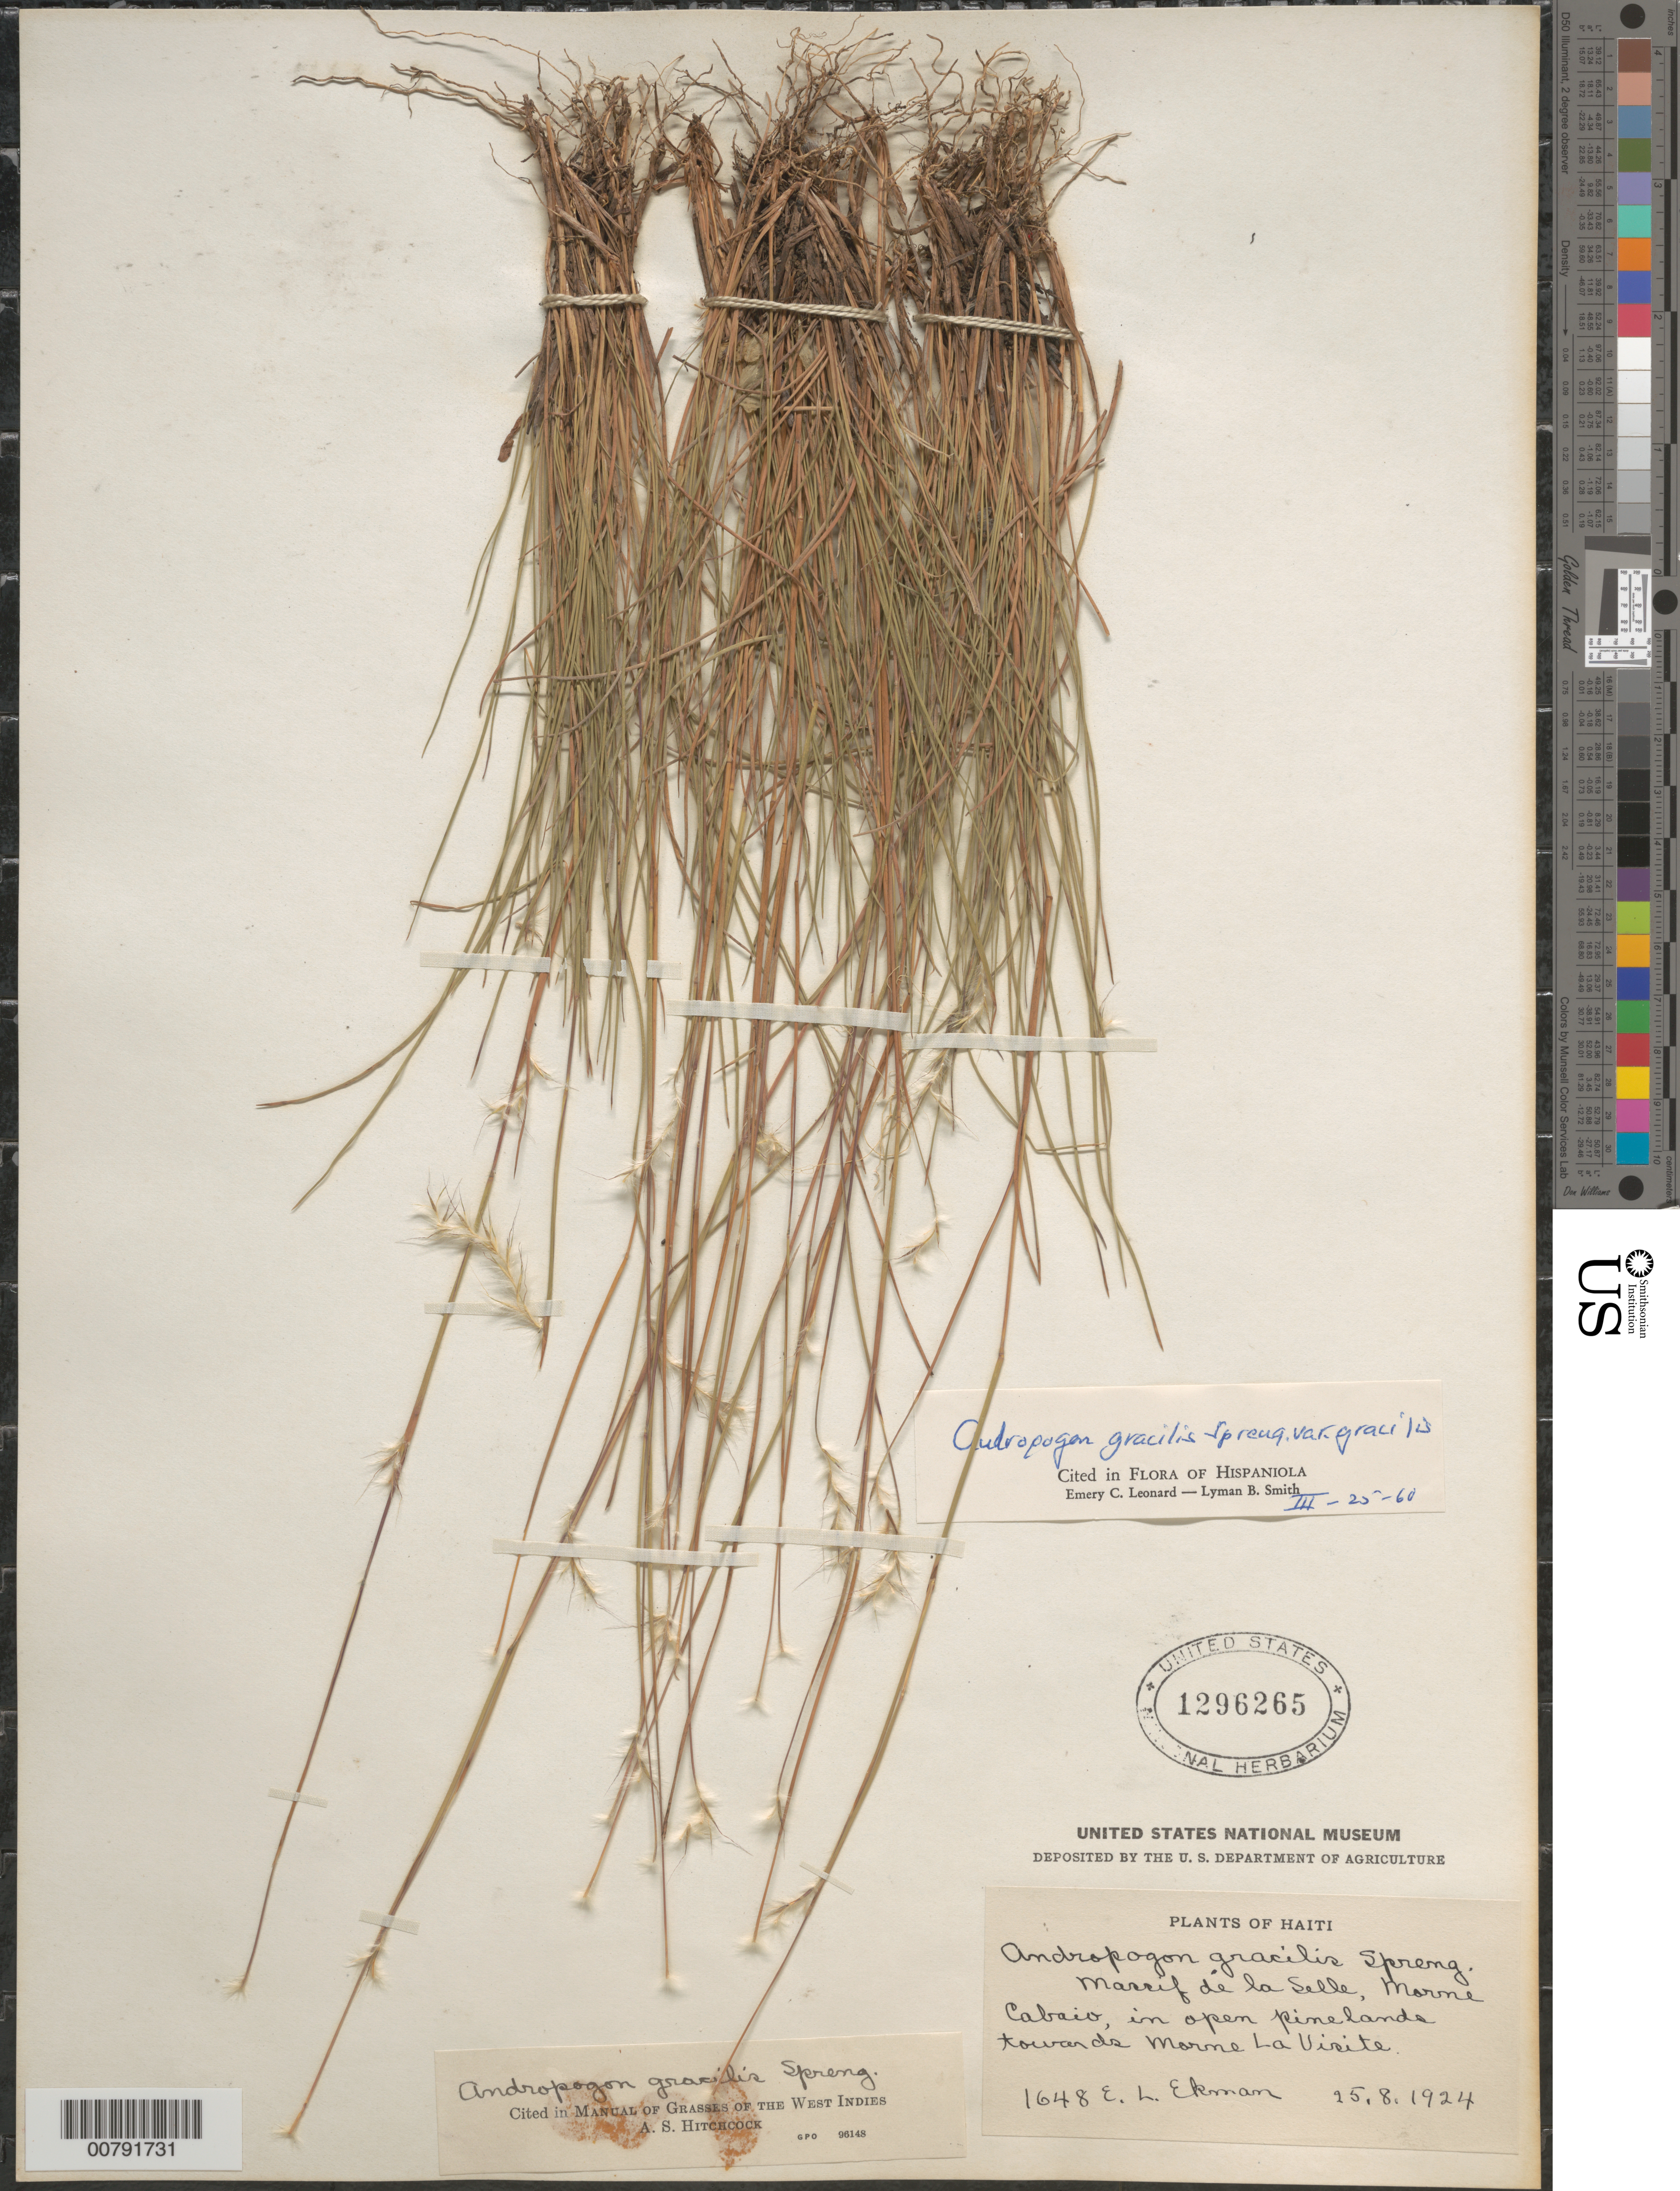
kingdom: Plantae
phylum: Tracheophyta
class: Liliopsida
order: Poales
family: Poaceae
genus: Schizachyrium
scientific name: Schizachyrium gracile var. gracile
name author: (Spreng.) Nash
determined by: Leonard, E. C.; Smith, L. B.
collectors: E. L. Ekman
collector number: H 1648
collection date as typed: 15 Aug 1924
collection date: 1924-08-15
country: Haiti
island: Hispaniola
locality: Massif de la Selle, Morne Cabaio towards Morne La Visite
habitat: In open pinelands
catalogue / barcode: US 1296265